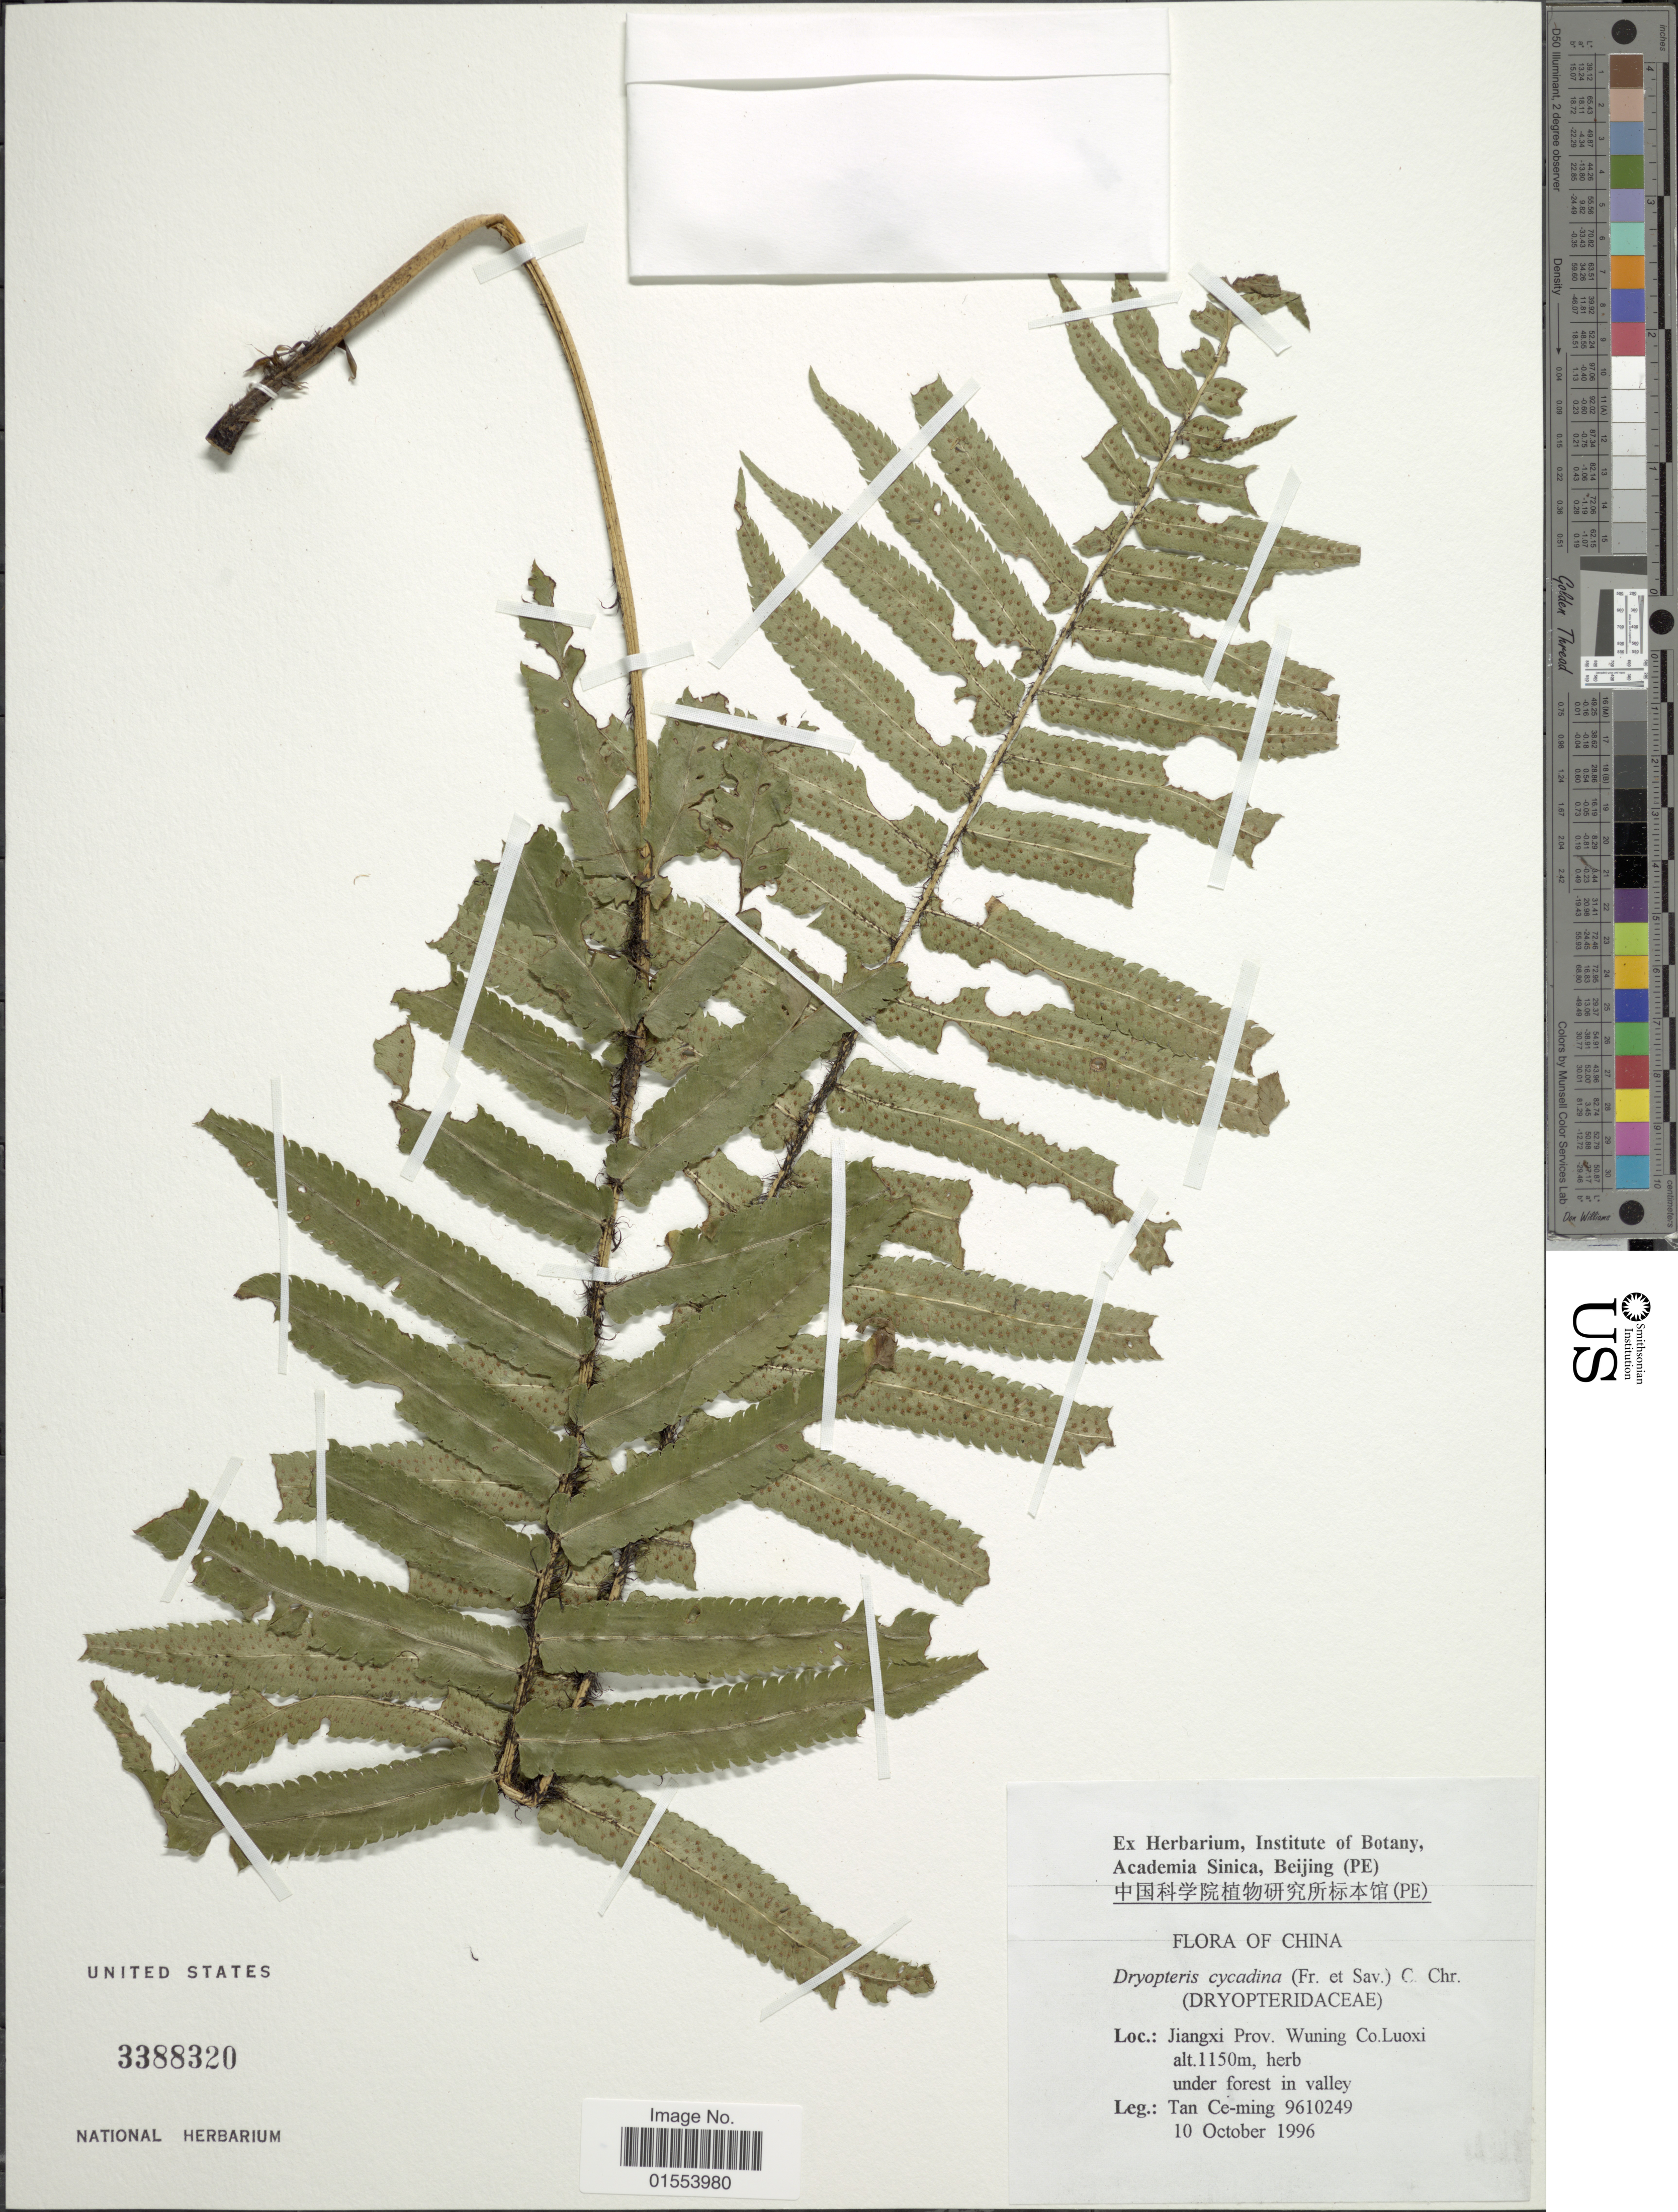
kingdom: Plantae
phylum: Tracheophyta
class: Polypodiopsida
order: Polypodiales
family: Dryopteridaceae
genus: Dryopteris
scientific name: Dryopteris cycadina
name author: (Franch. & Sav.) C. Chr.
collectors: C. Tan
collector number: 9610249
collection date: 1996-10-10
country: China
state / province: Jiangxi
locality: China, Jiangxi Prov. Wuning Co. Luoxi,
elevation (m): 1150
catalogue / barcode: US 3388320